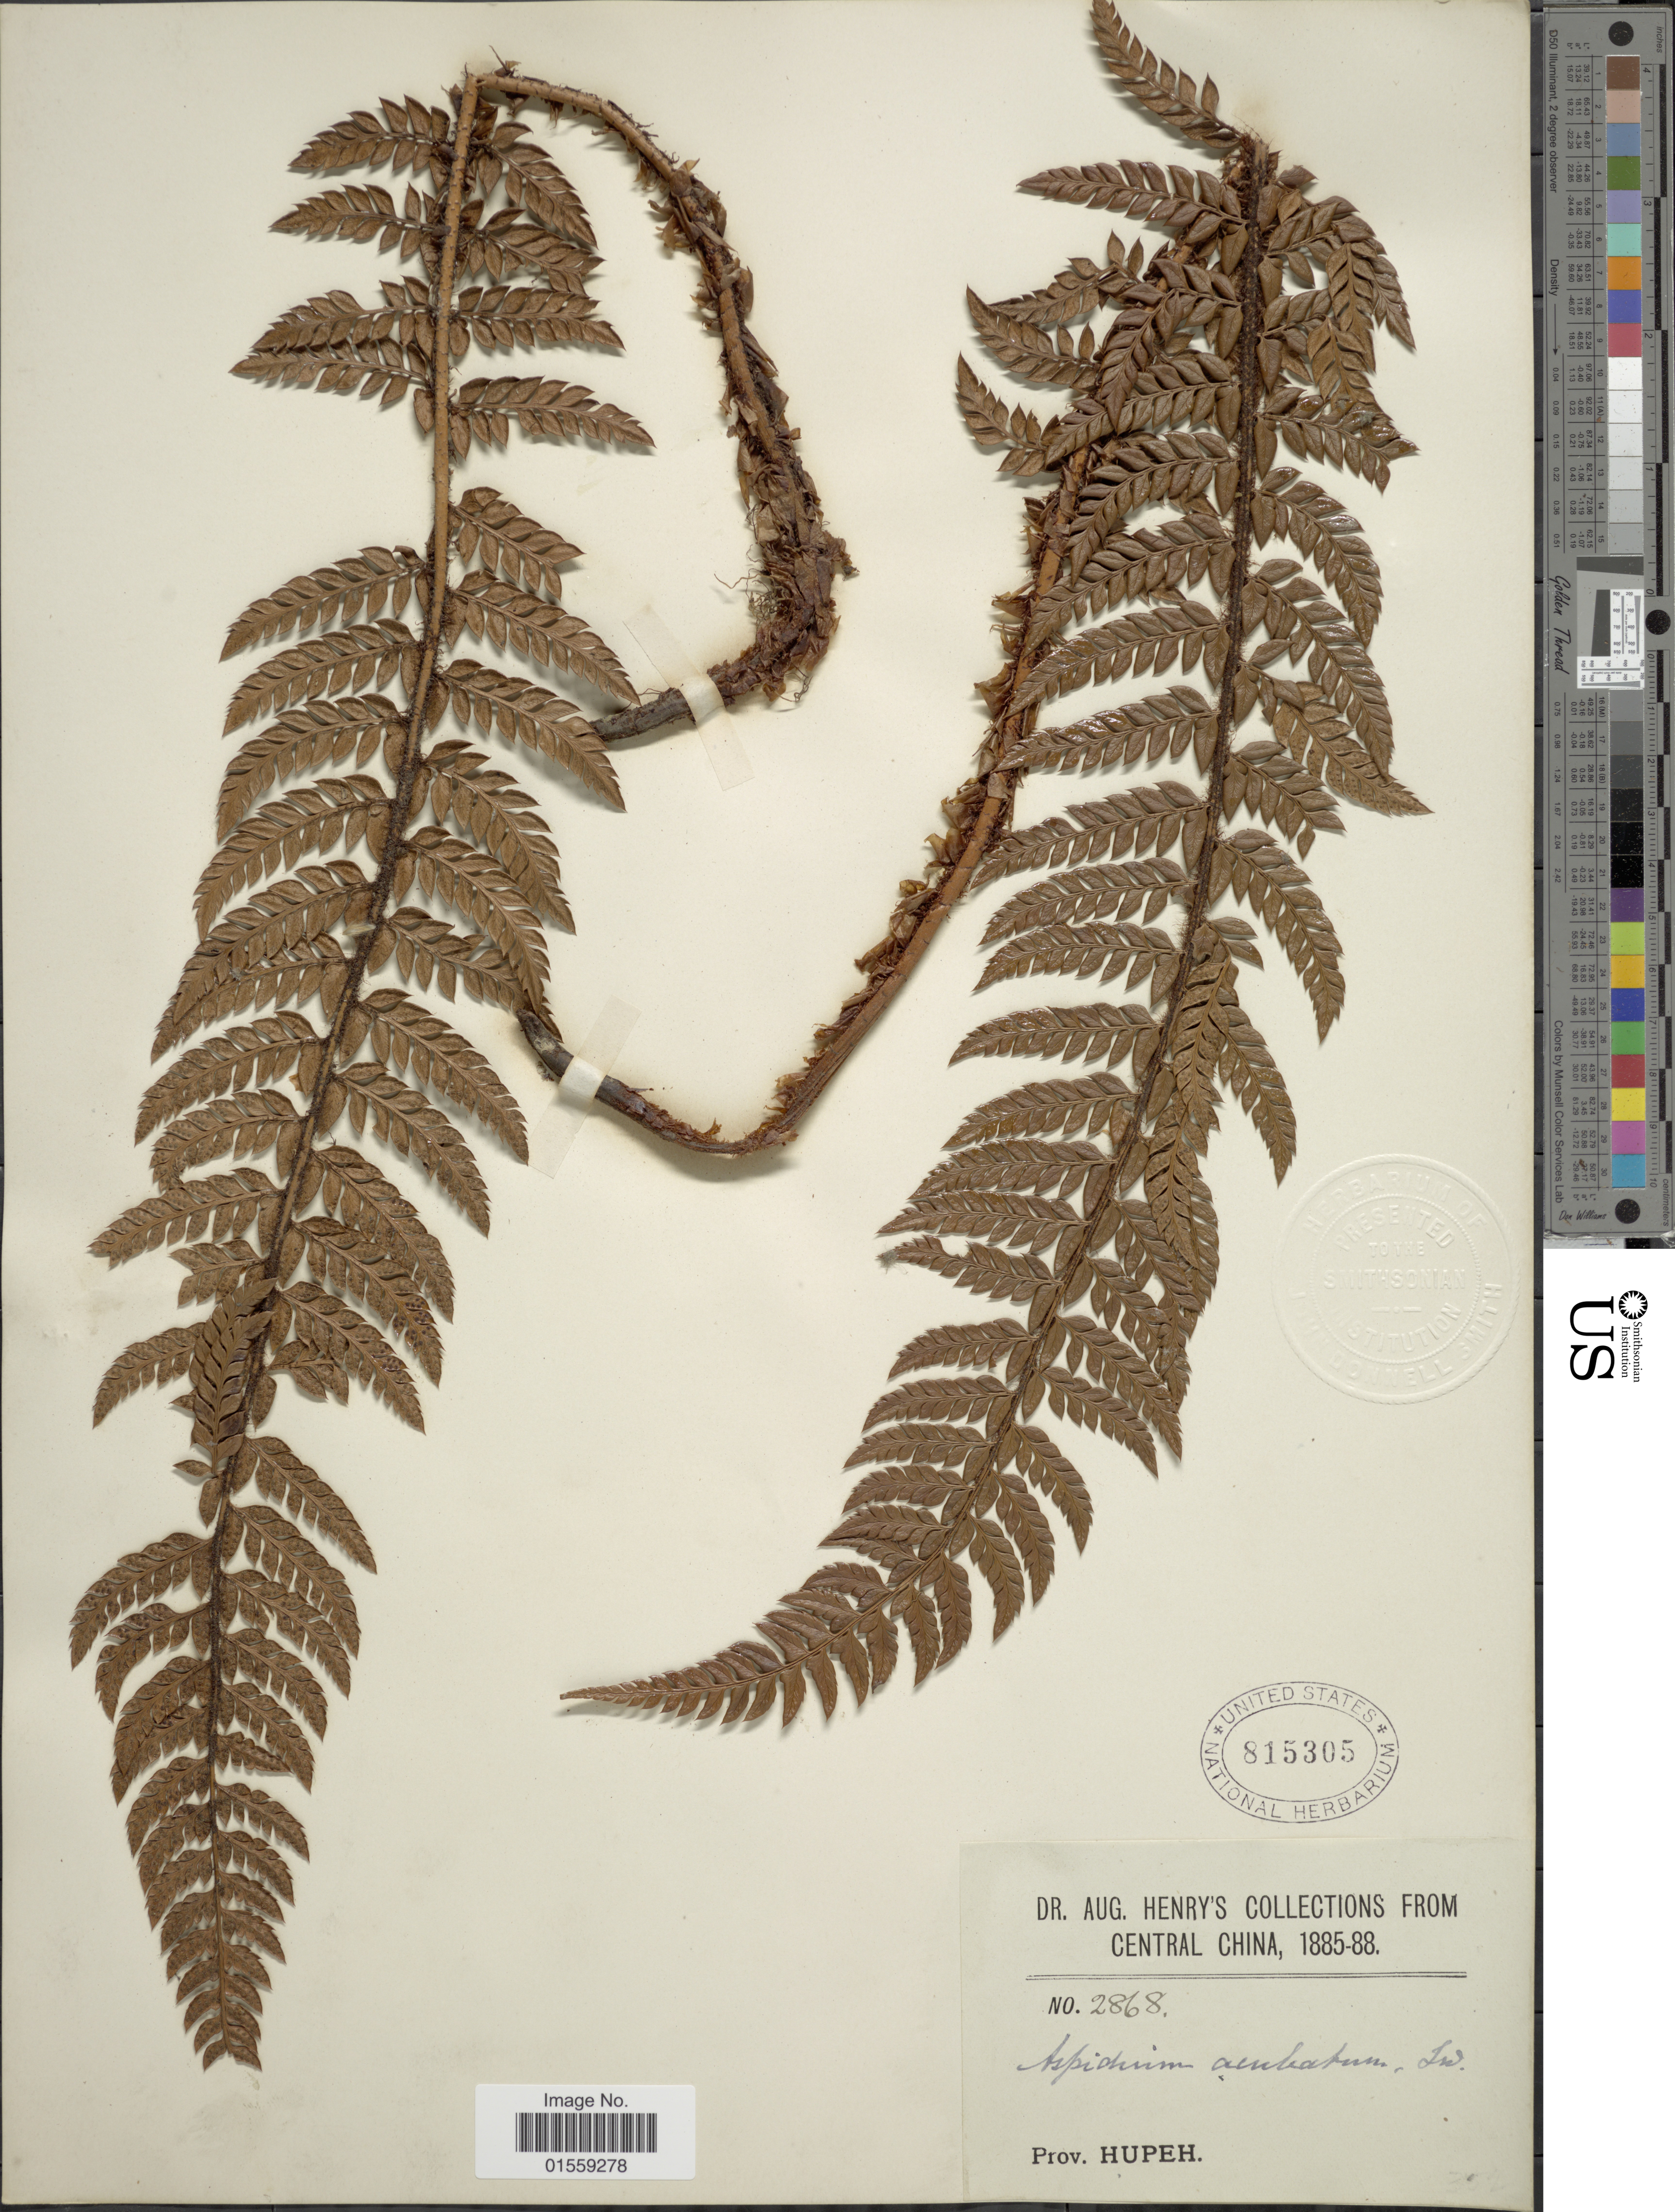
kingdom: Plantae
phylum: Tracheophyta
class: Polypodiopsida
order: Polypodiales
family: Dryopteridaceae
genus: Polystichum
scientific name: Polystichum neolobatum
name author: Nakai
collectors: A. Henry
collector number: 2868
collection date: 1885/1888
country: China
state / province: Hubei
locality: Central China, Hupeh.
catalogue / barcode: US 815305